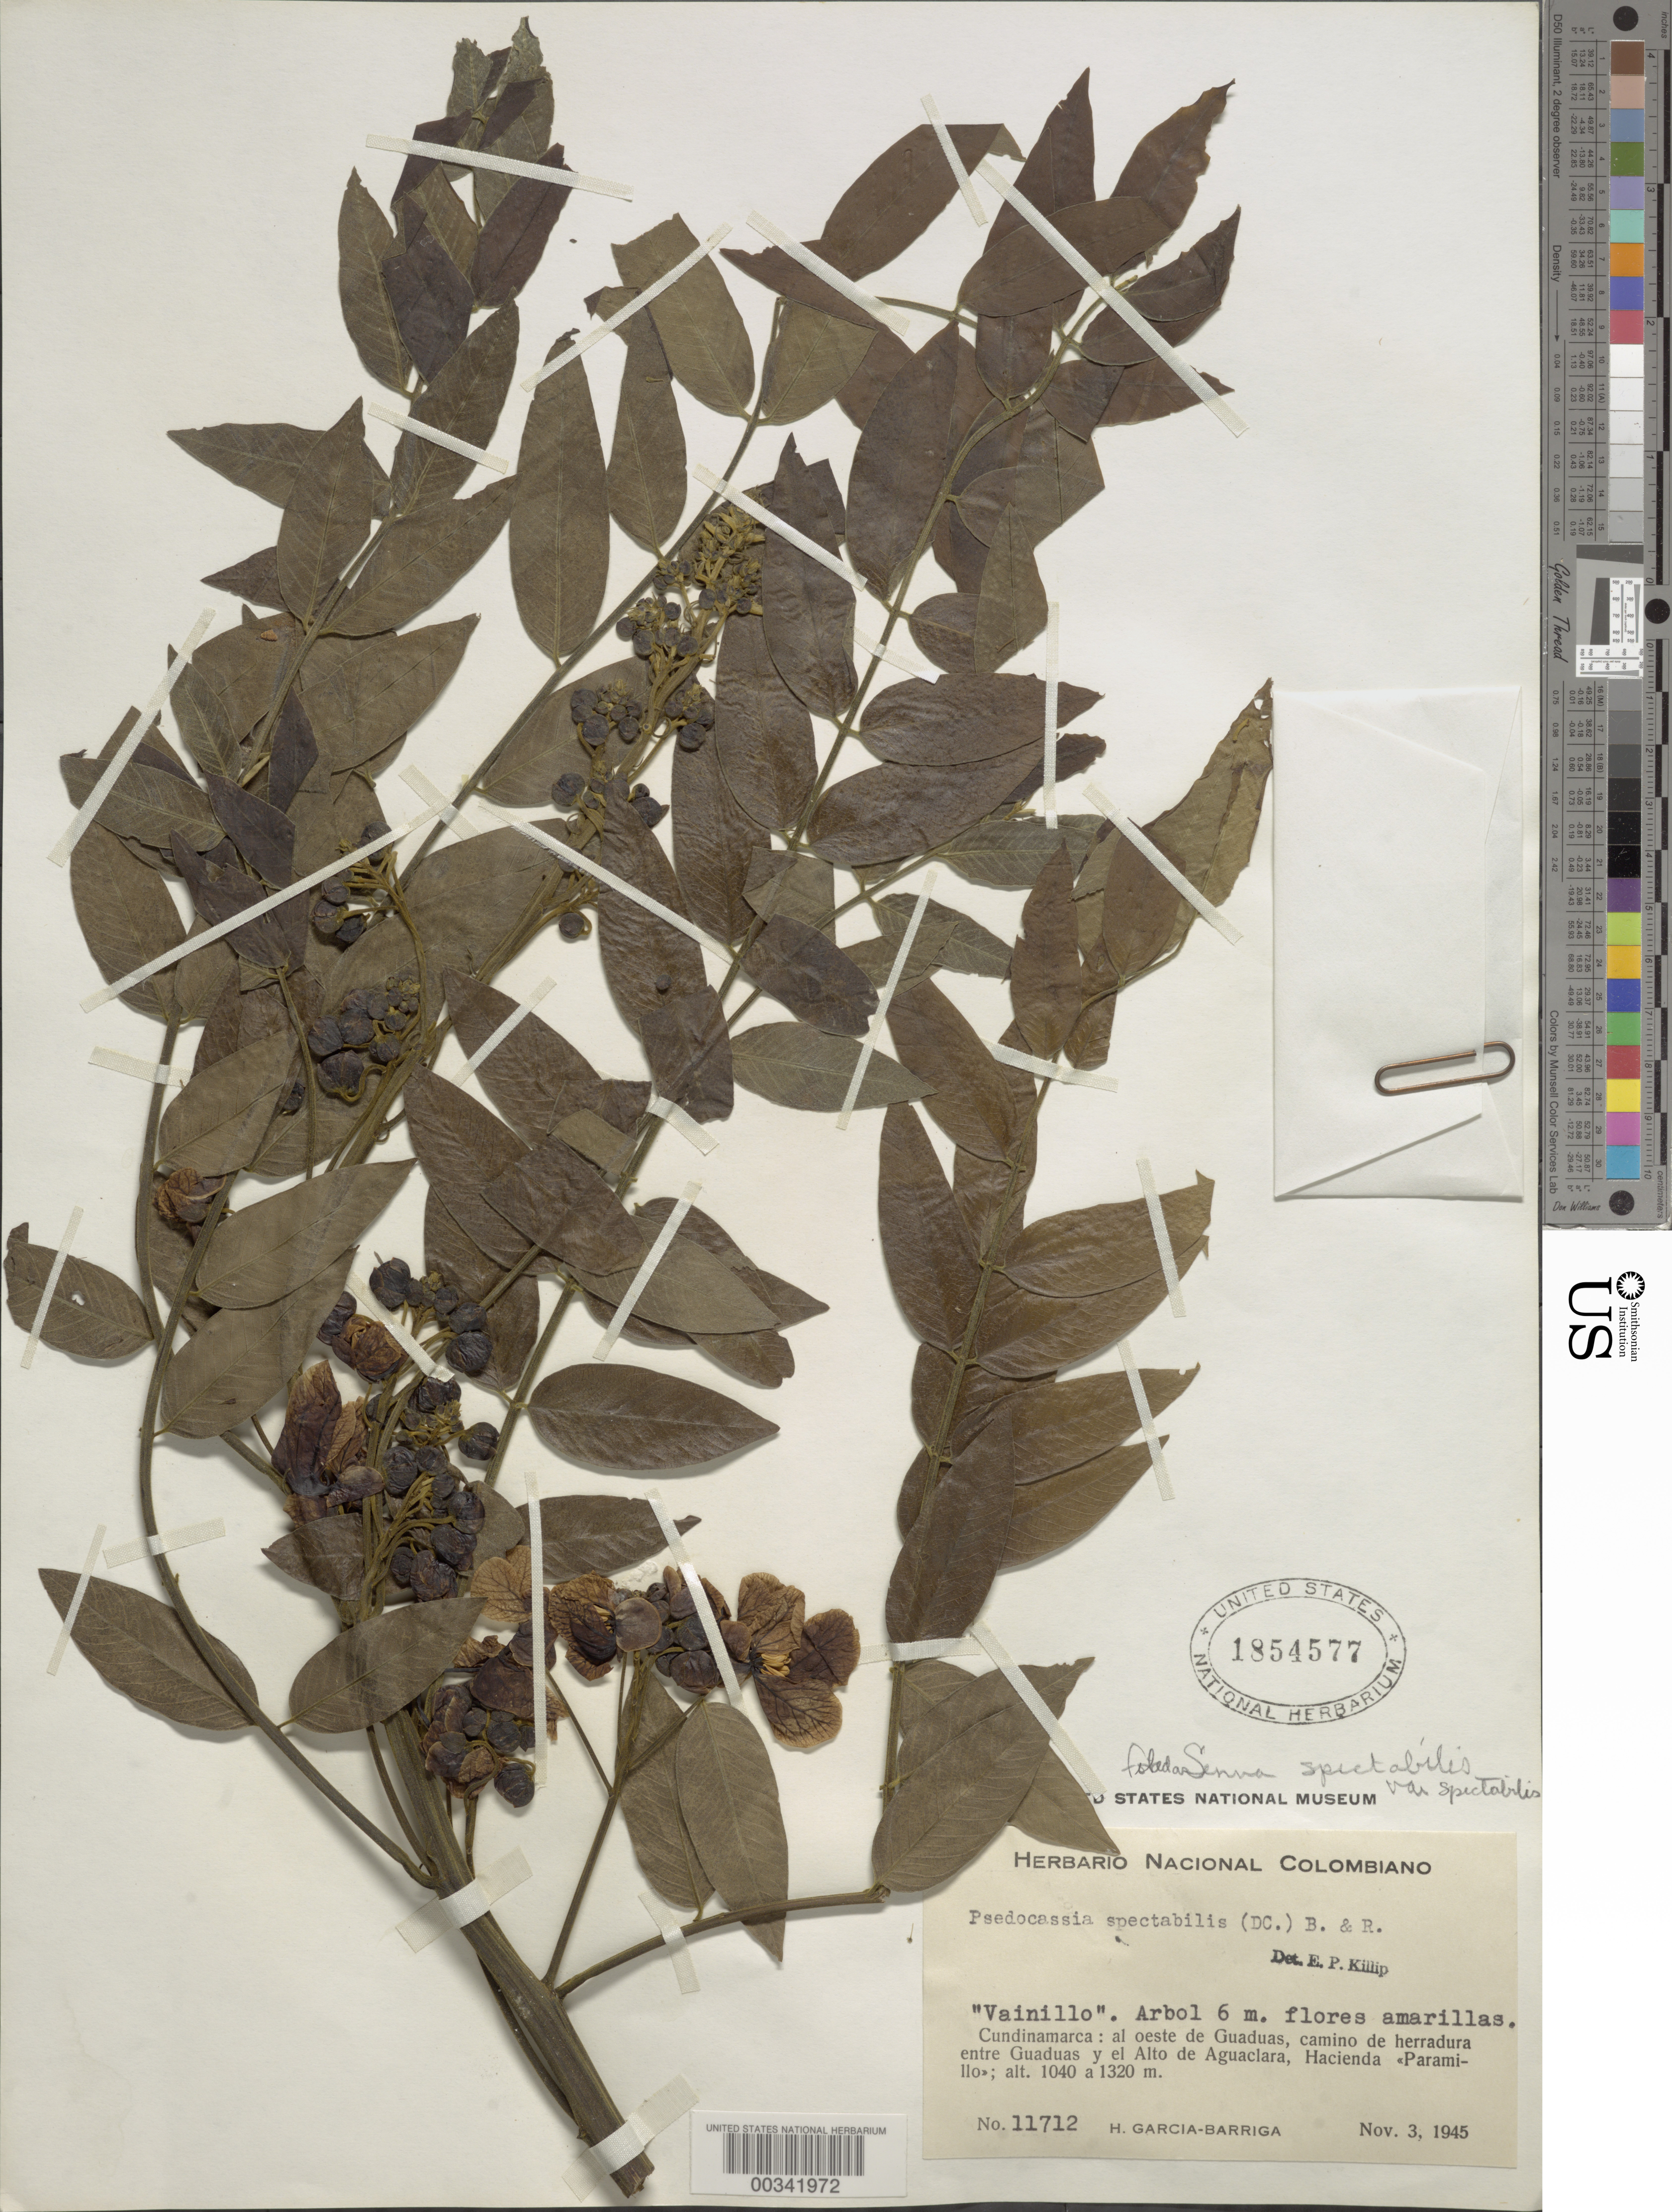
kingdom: Plantae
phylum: Tracheophyta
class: Magnoliopsida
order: Fabales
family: Fabaceae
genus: Senna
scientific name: Senna spectabilis var. spectabilis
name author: (DC.) H.S. Irwin & Barneby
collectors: H. García Barriga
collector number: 11712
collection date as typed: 03 Nov 1945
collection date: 1945-11-03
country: Colombia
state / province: Cundinamarca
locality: Al E of Guaduas, Camino de Herradura entre Guaduas y el Alto de Aguaclara, Hacienda "Paramillo"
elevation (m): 1040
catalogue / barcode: US 1854577